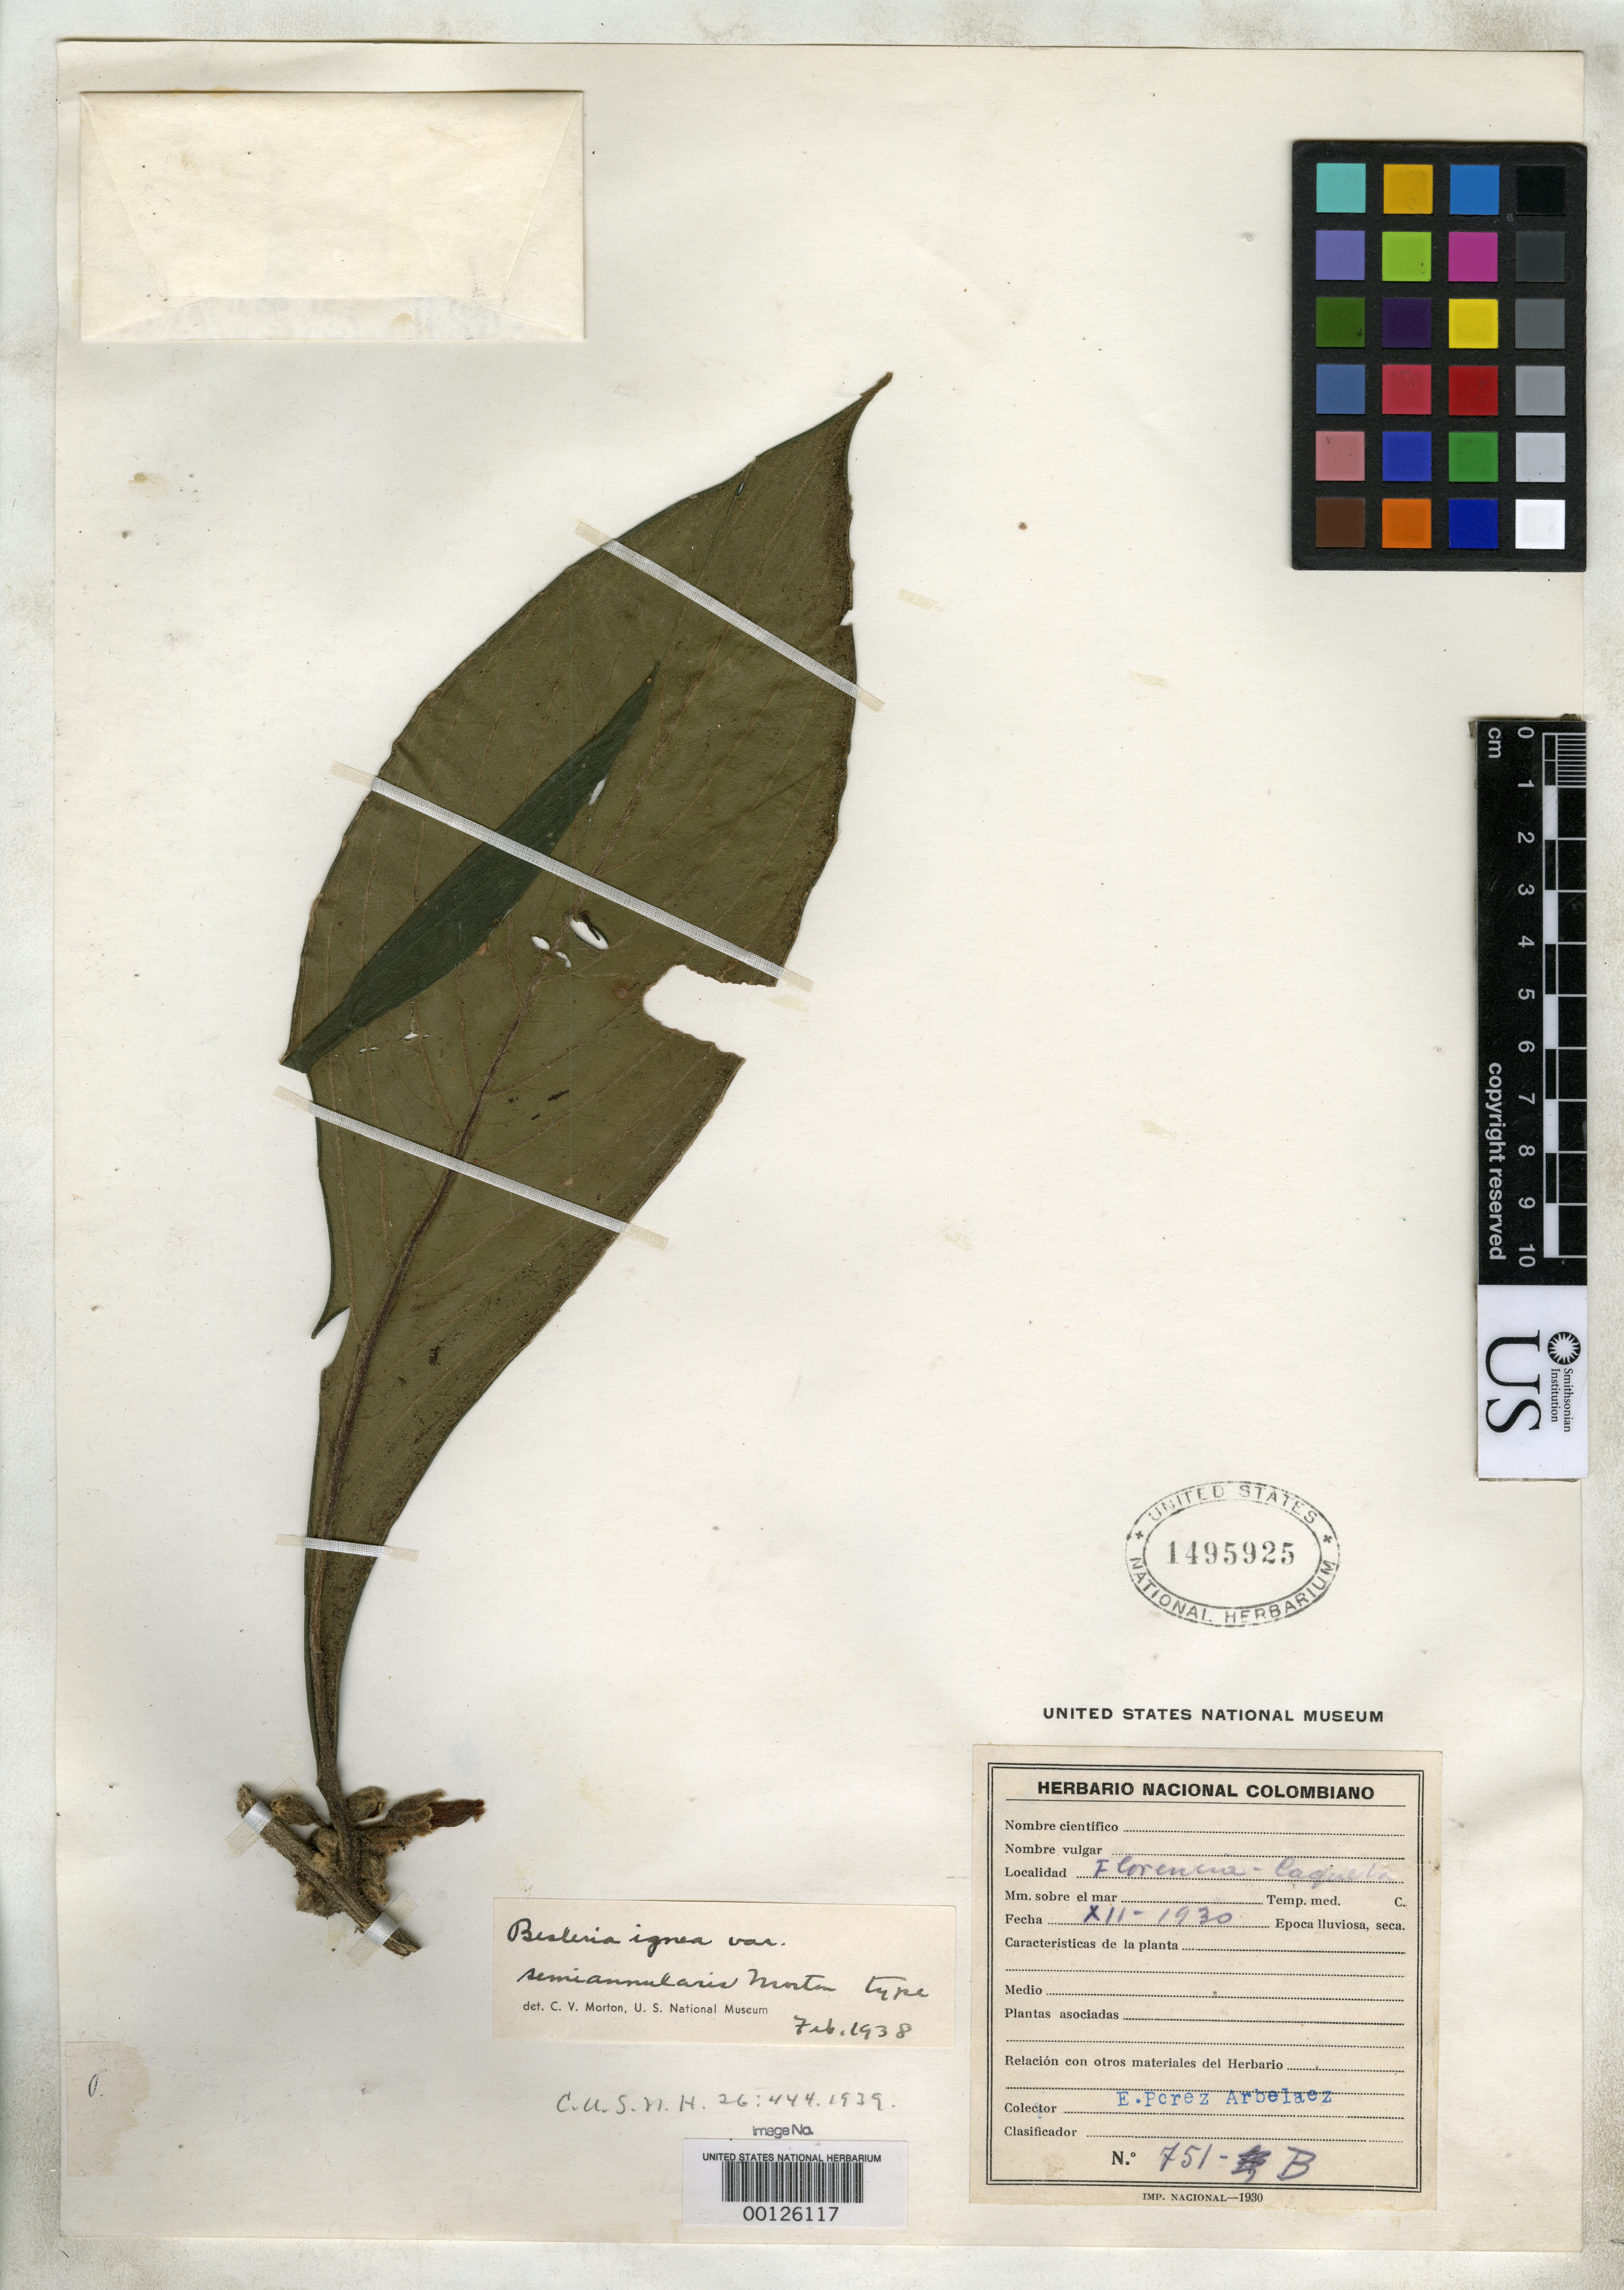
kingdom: Plantae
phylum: Tracheophyta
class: Magnoliopsida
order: Lamiales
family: Gesneriaceae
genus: Besleria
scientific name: Besleria ignea var. semiannularis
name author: C.V. Morton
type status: Holotype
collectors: E. Pérez Arbeláez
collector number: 751-b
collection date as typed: Dec 1930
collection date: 1930-12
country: Colombia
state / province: Caquetá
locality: Florencio.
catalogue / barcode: US 1495925